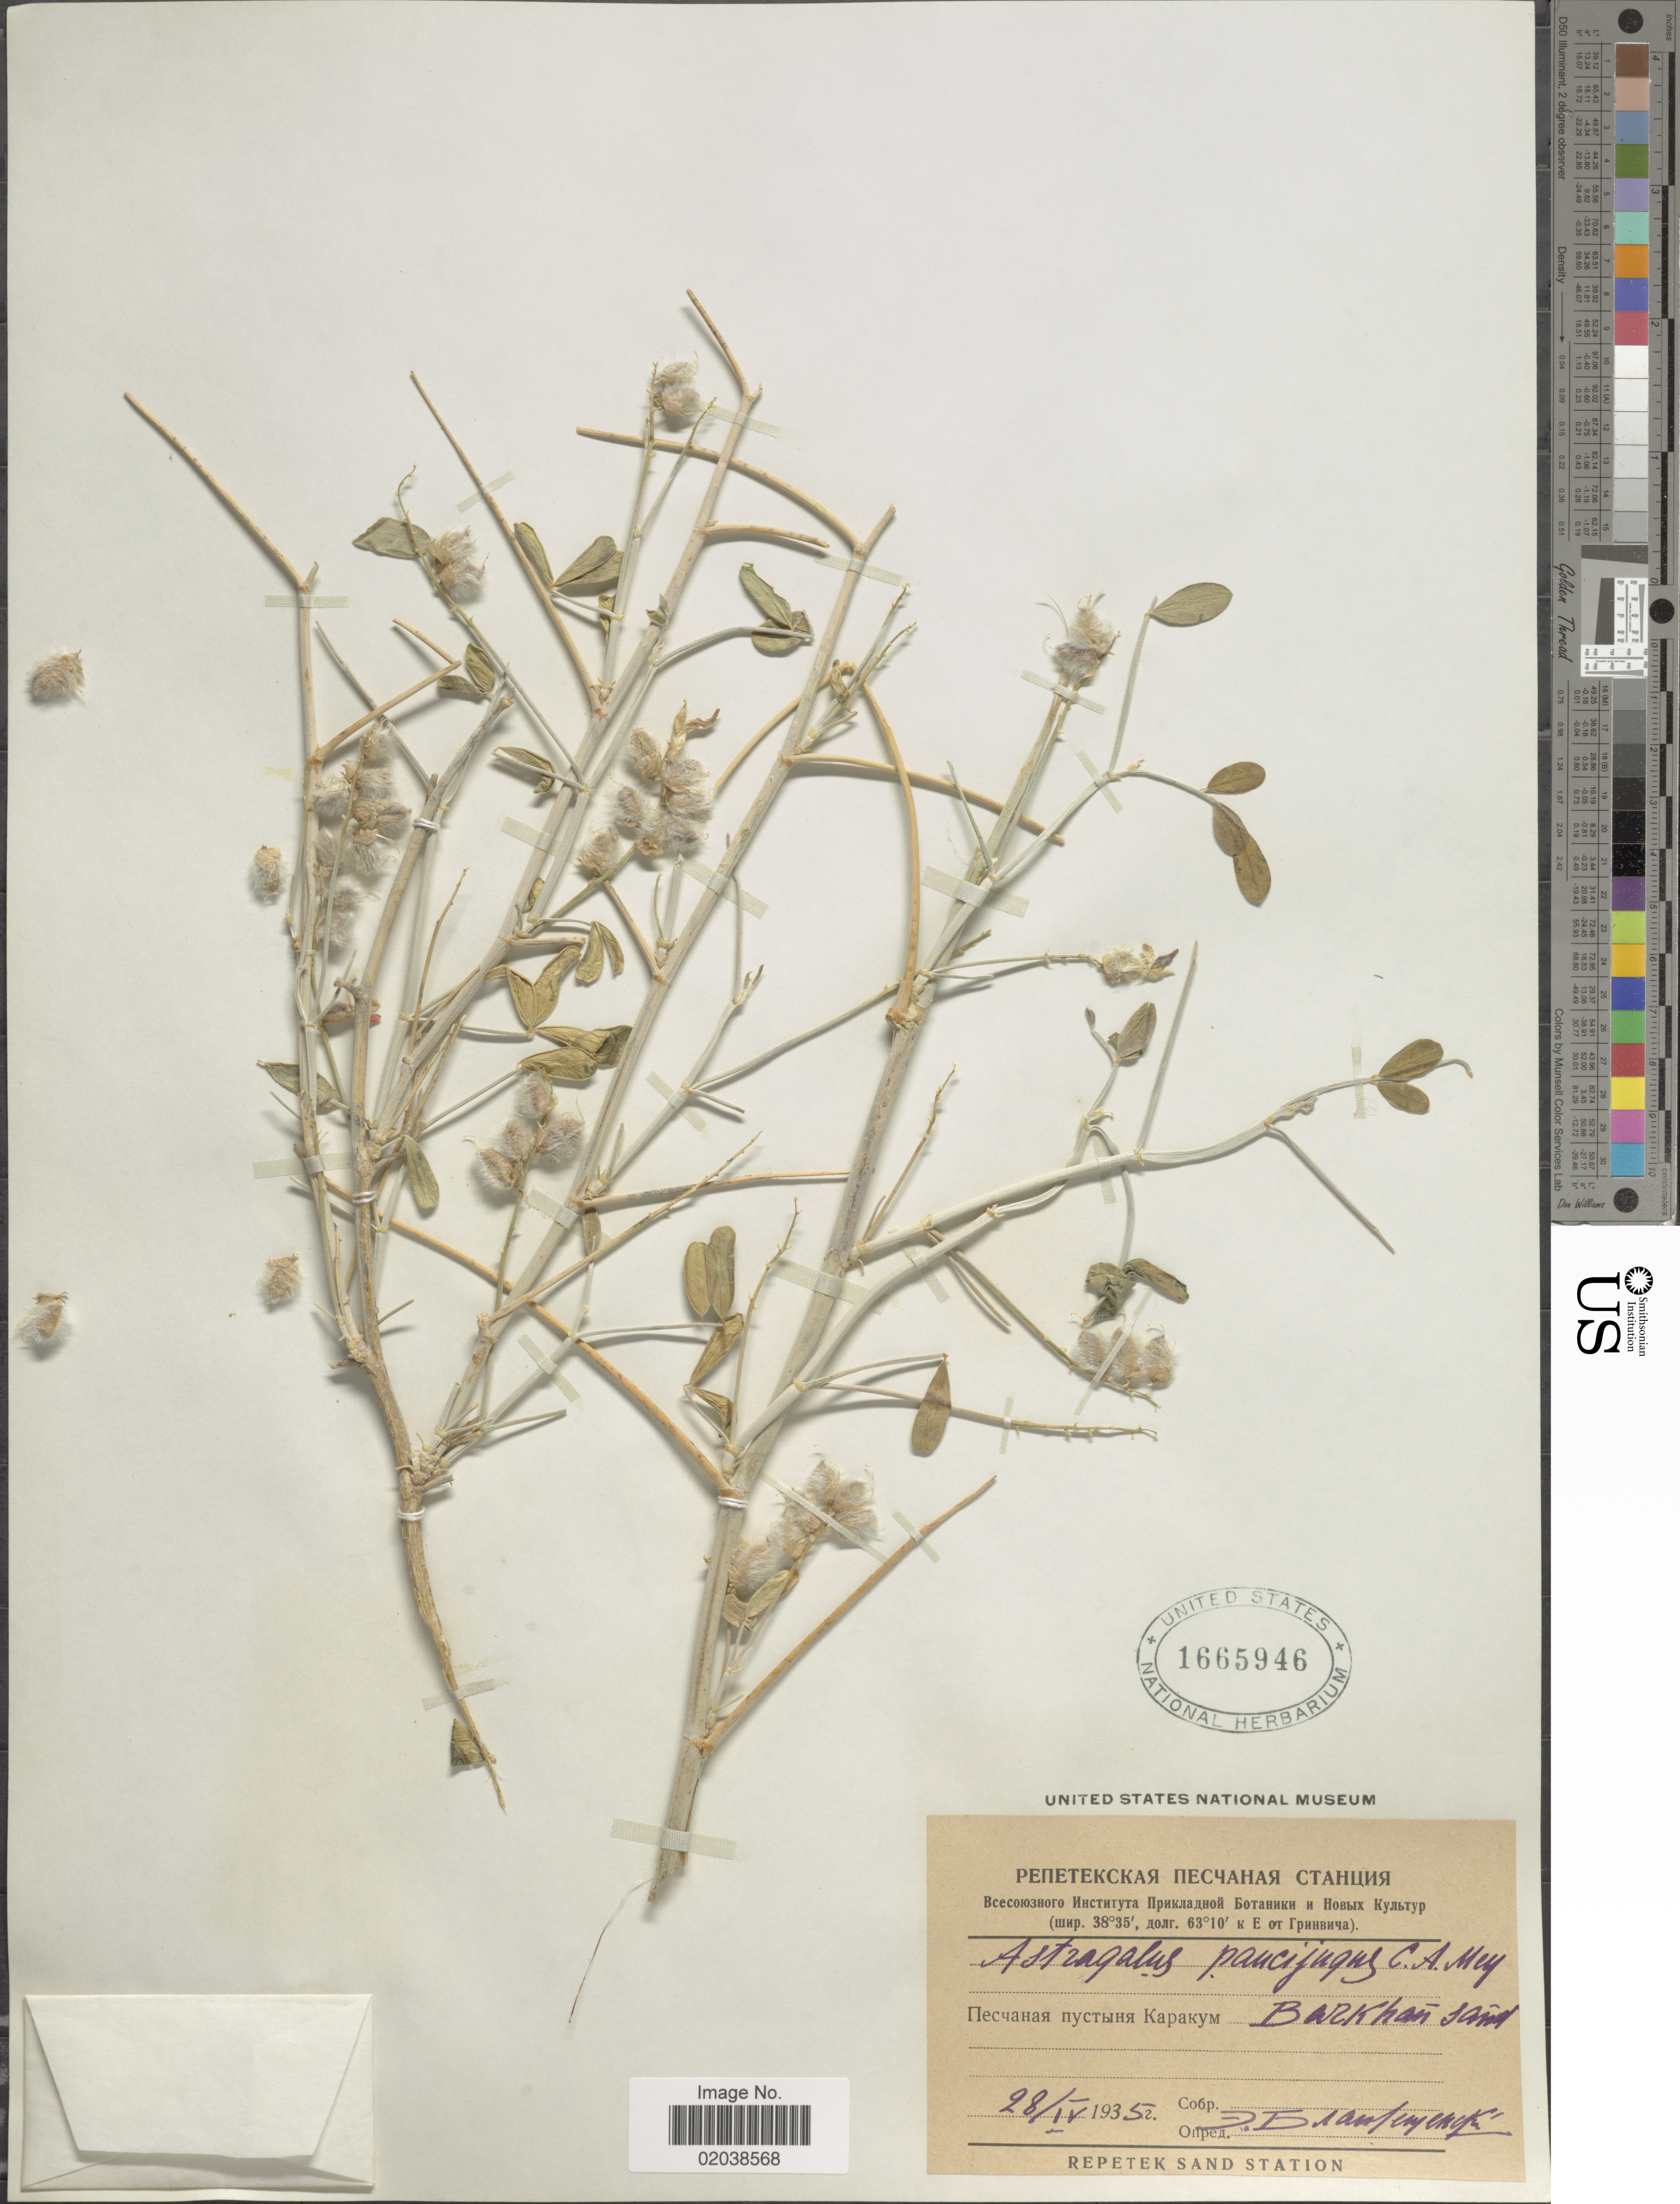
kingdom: Plantae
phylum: Tracheophyta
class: Magnoliopsida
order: Fabales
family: Fabaceae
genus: Astragalus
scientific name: Astragalus paucijugus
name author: Schrenk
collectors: E. Blagoveshenskiy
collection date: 1935-04-28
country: Turkmenistan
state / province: Lebap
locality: Karakum Desert, Repetek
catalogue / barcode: US 1665946